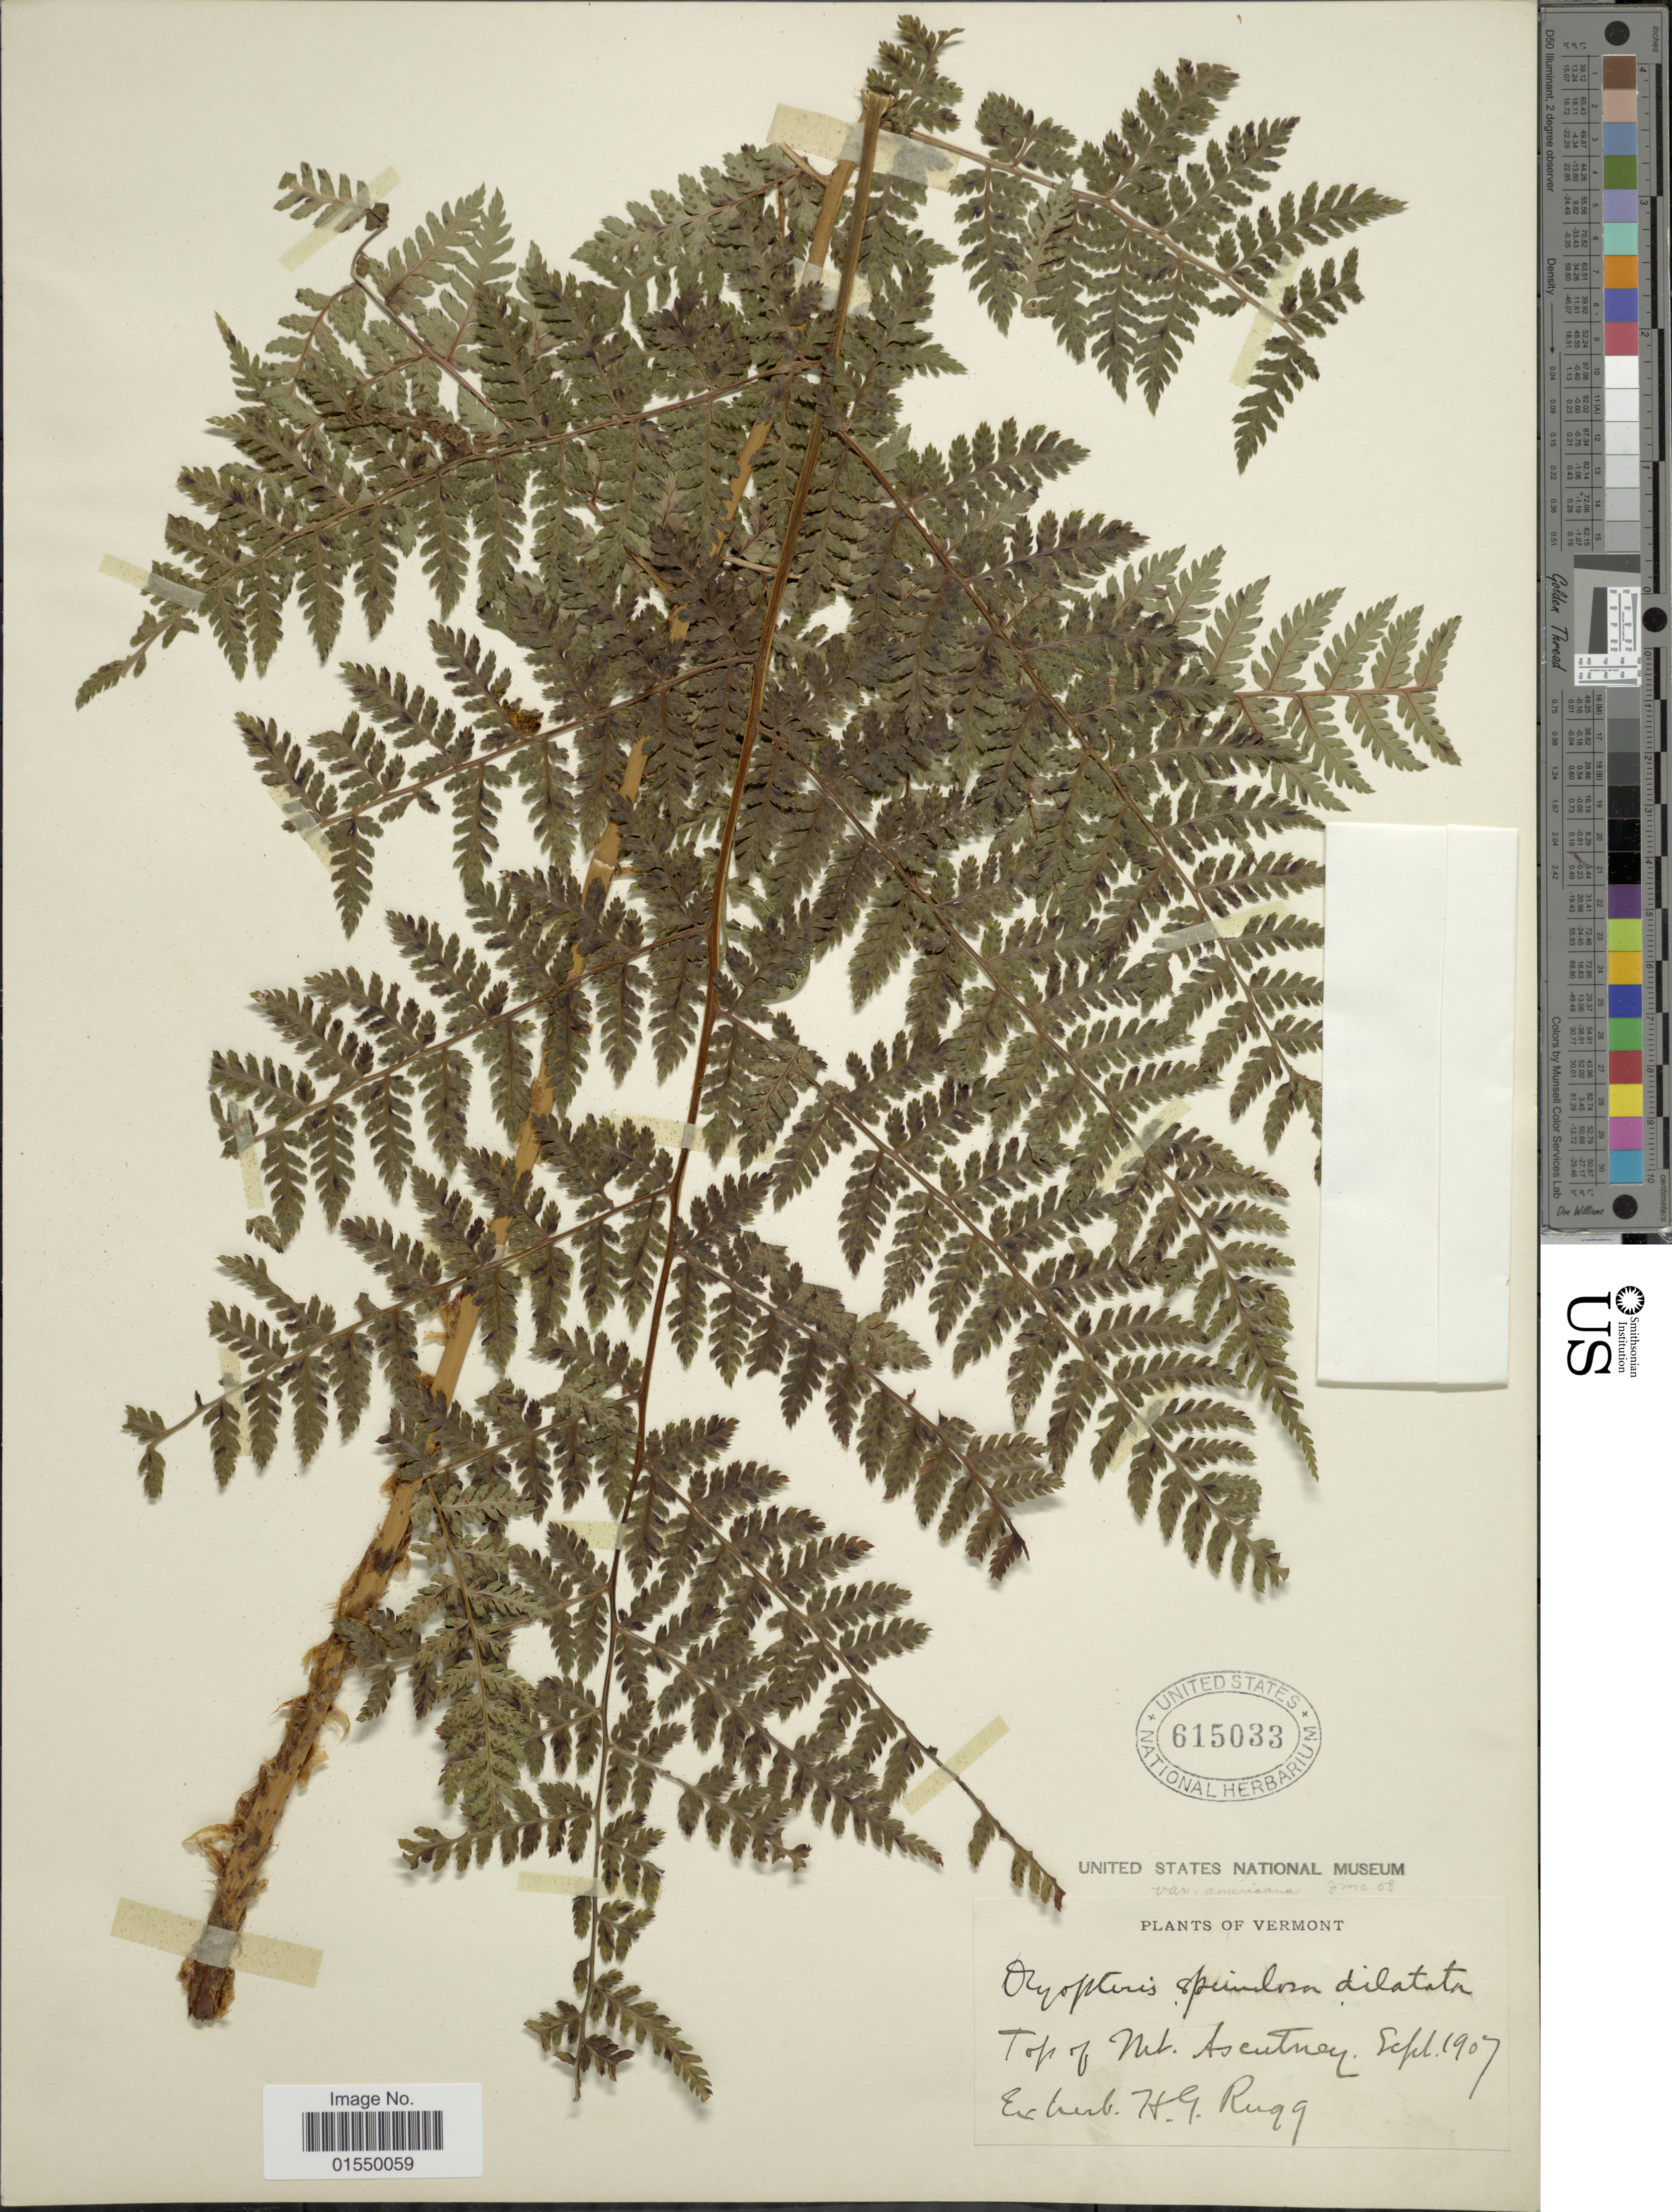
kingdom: Plantae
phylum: Tracheophyta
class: Polypodiopsida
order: Polypodiales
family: Dryopteridaceae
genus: Dryopteris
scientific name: Dryopteris campyloptera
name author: Clarkson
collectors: ex herb. Harold Goddard Rugg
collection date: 1907-09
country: United States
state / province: Vermont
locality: Top of Mt. Ascutney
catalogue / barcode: US 615033